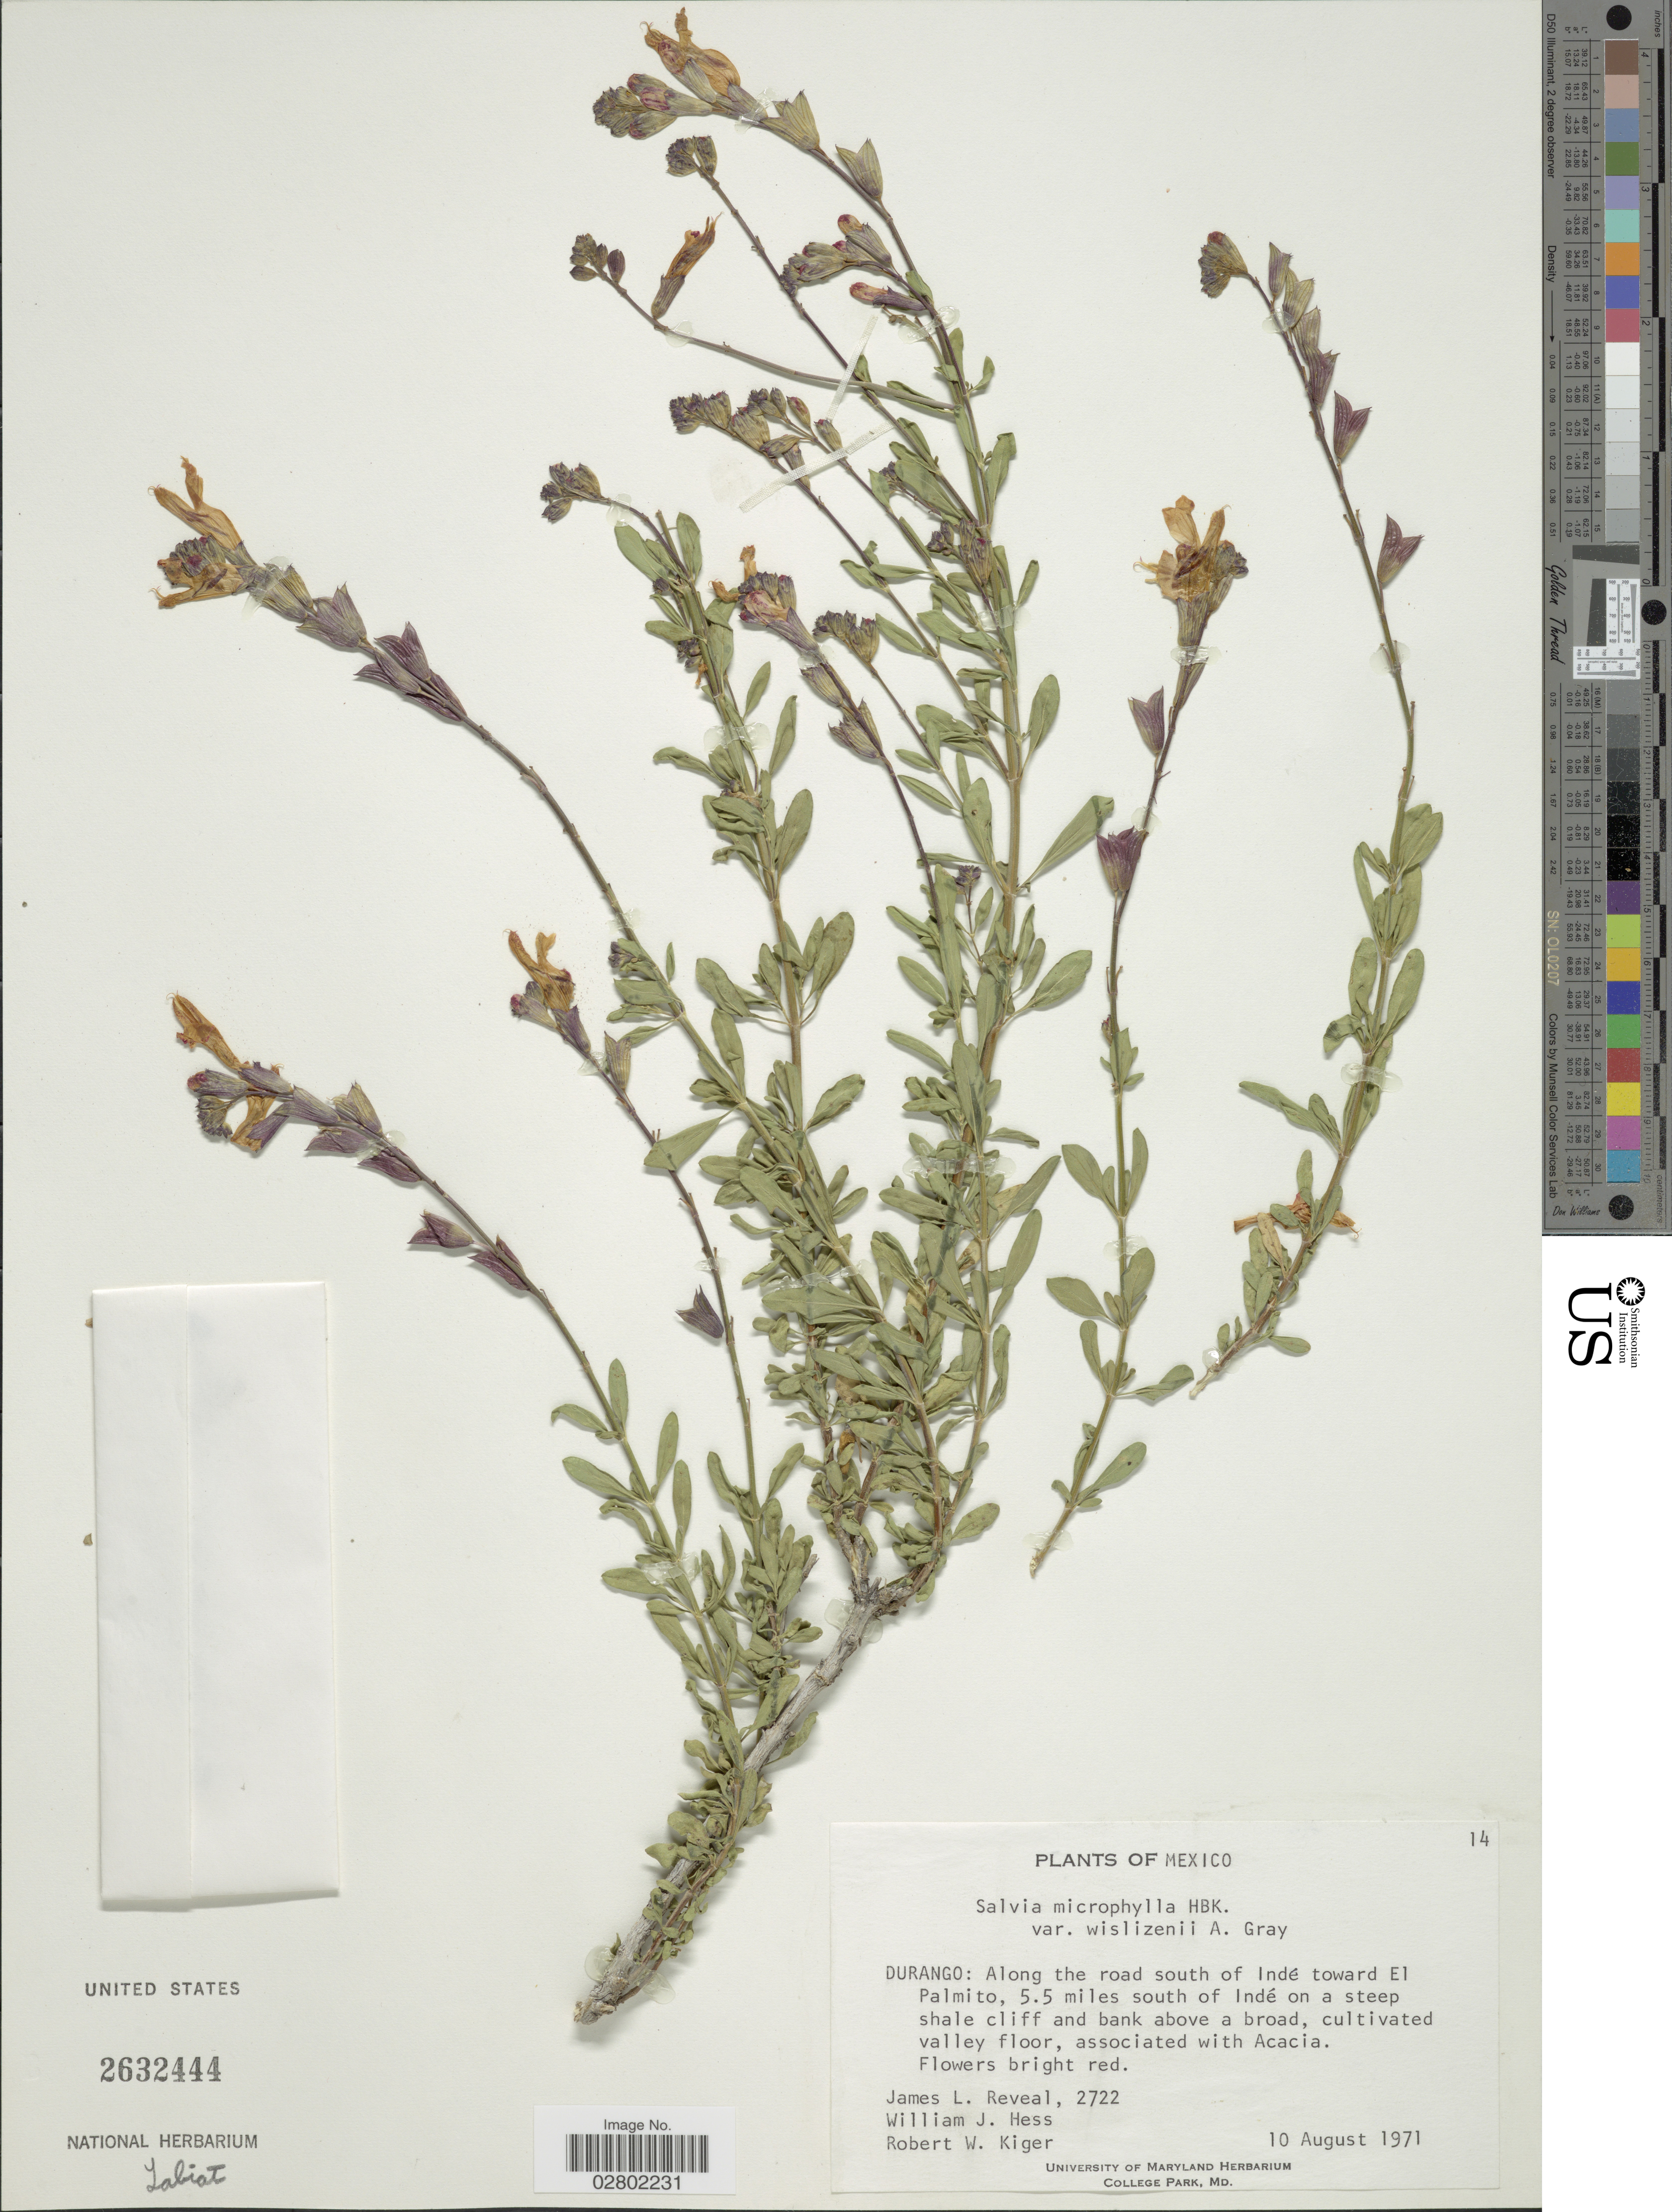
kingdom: Plantae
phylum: Tracheophyta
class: Magnoliopsida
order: Lamiales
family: Lamiaceae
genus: Salvia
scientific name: Salvia microphylla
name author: Kunth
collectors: J. L. Reveal & W. Hess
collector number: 2722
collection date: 1971-08-10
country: Mexico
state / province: Durango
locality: Along the road south of Indé toward El Palmito, 5.5 miles south of Indé.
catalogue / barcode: US 2632444